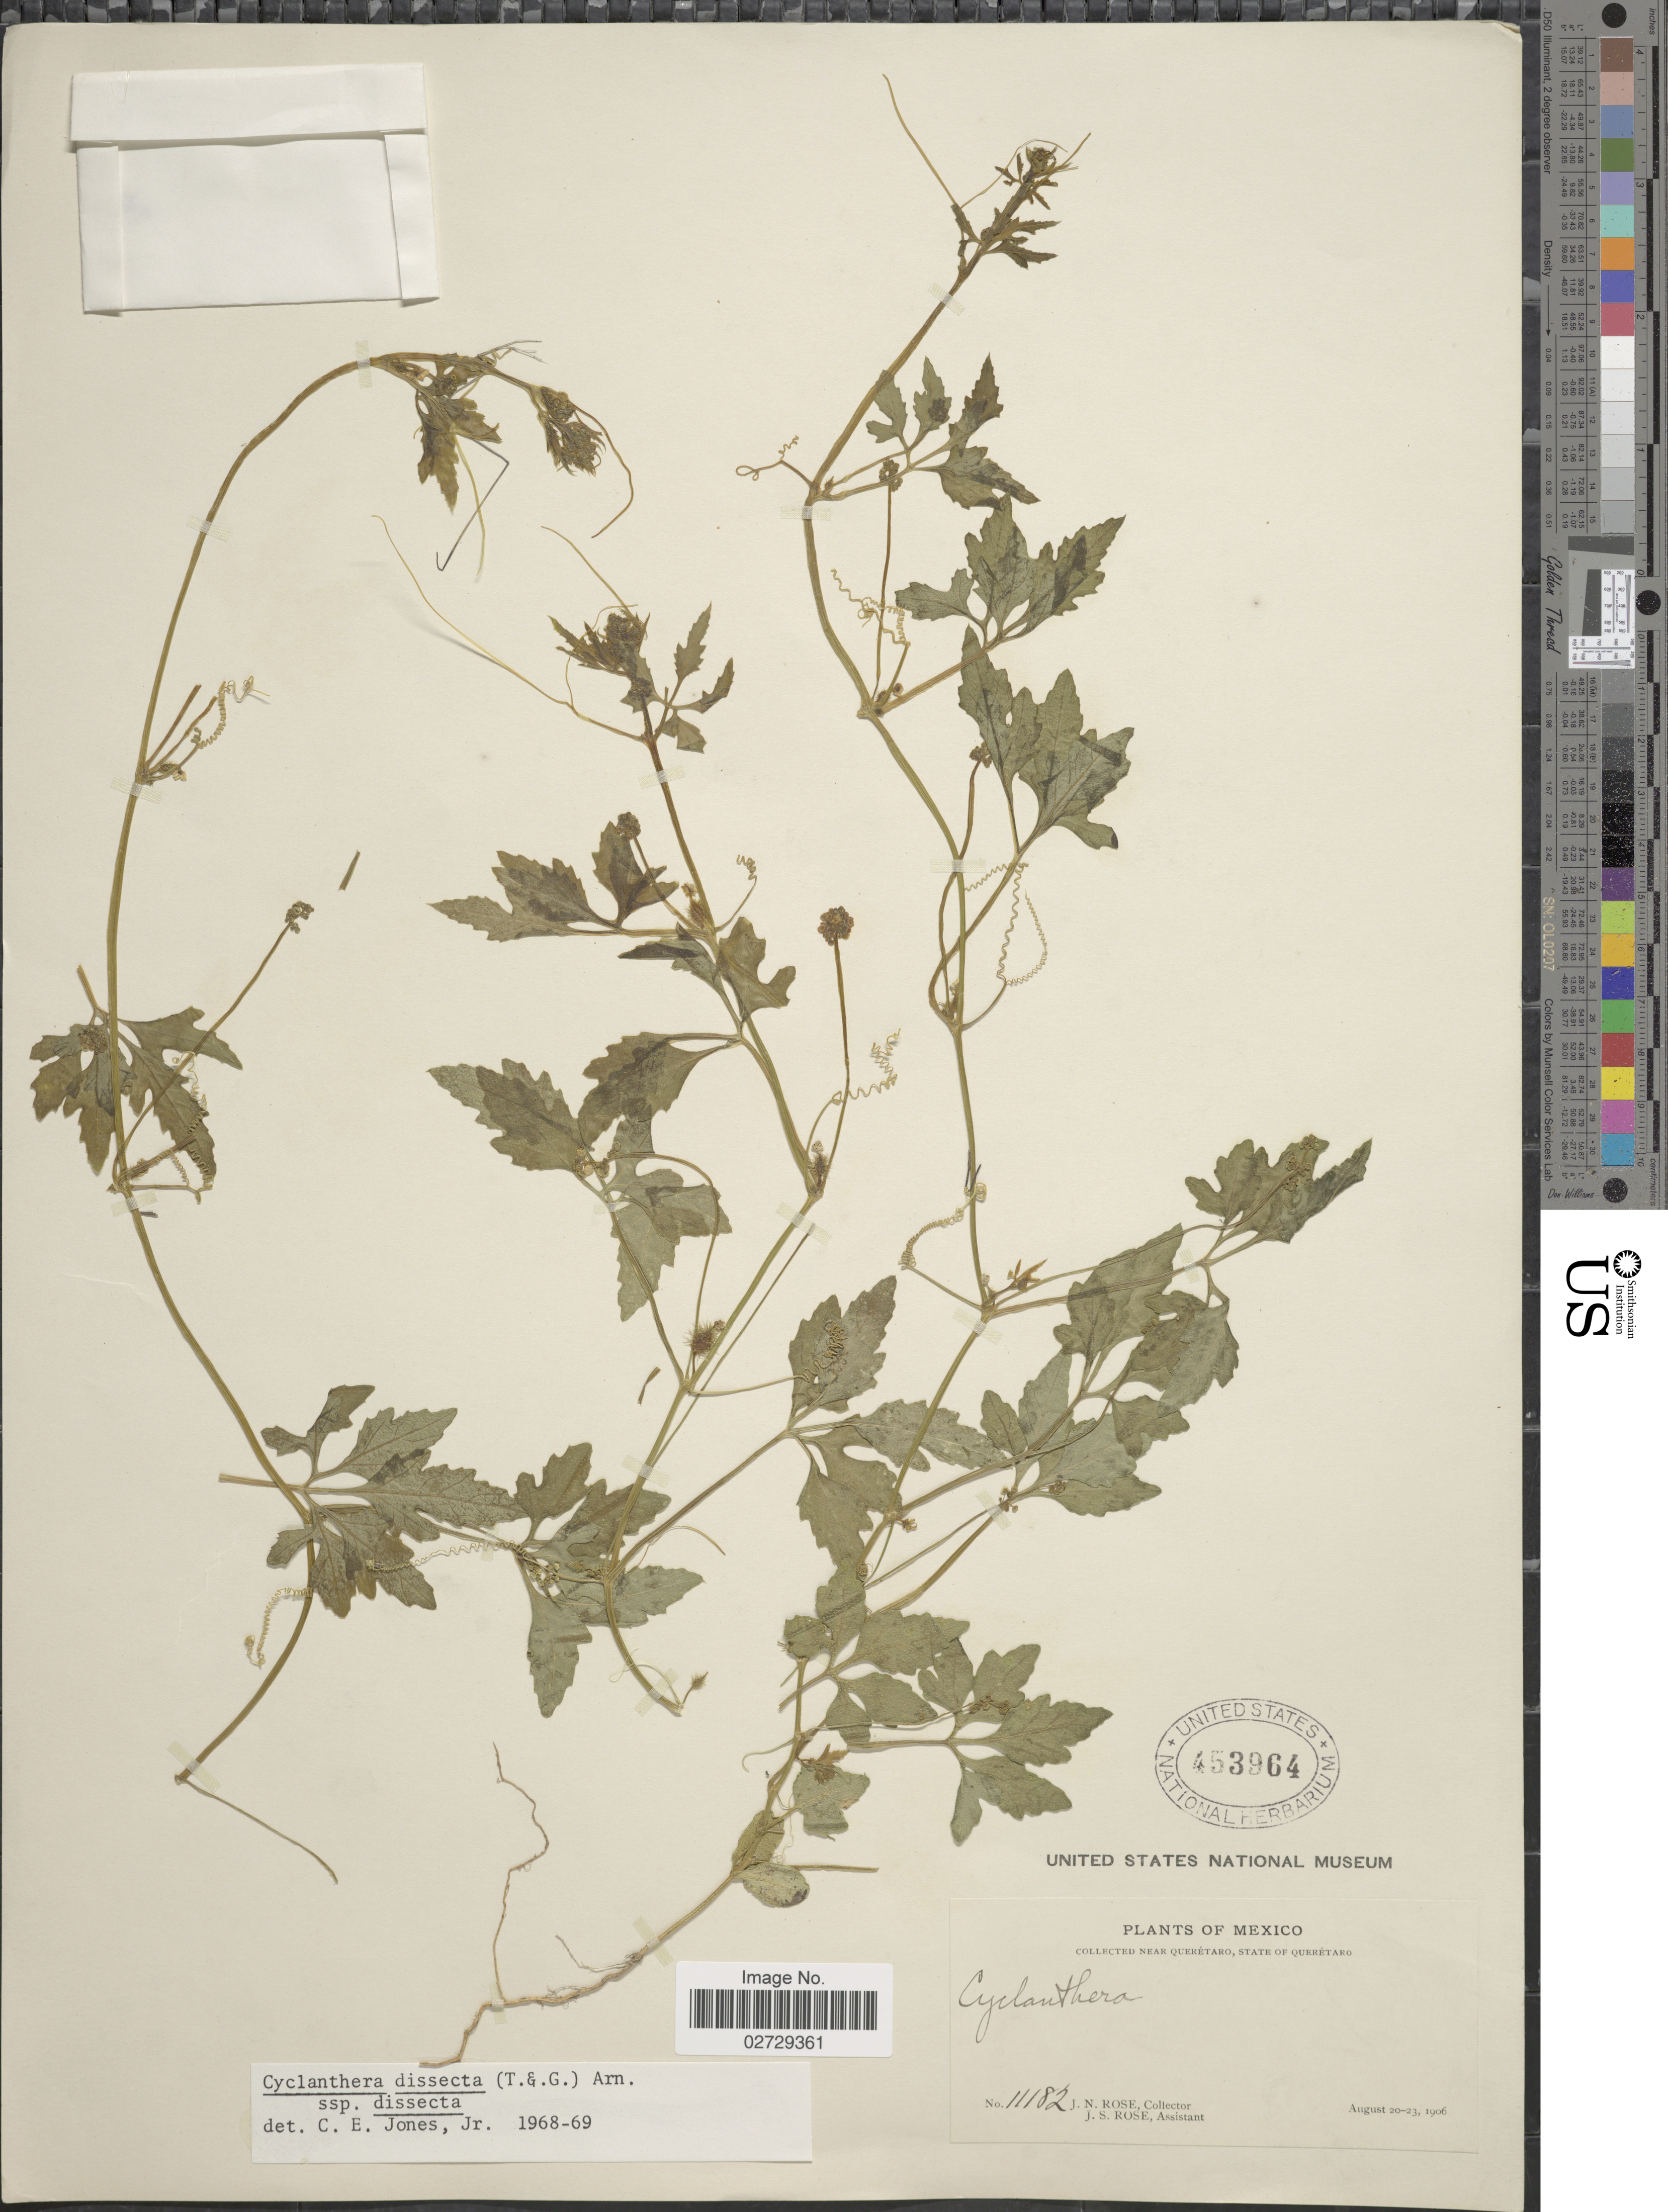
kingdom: Plantae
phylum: Tracheophyta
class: Magnoliopsida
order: Cucurbitales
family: Cucurbitaceae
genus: Cyclanthera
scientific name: Cyclanthera dissecta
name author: (Torr. & A. Gray) Arn.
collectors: J. N. Rose & J. S. Rose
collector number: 11182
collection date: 1906-08-20/1906-08-23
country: Mexico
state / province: Querétaro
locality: Near Querétaro.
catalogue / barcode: US 453964